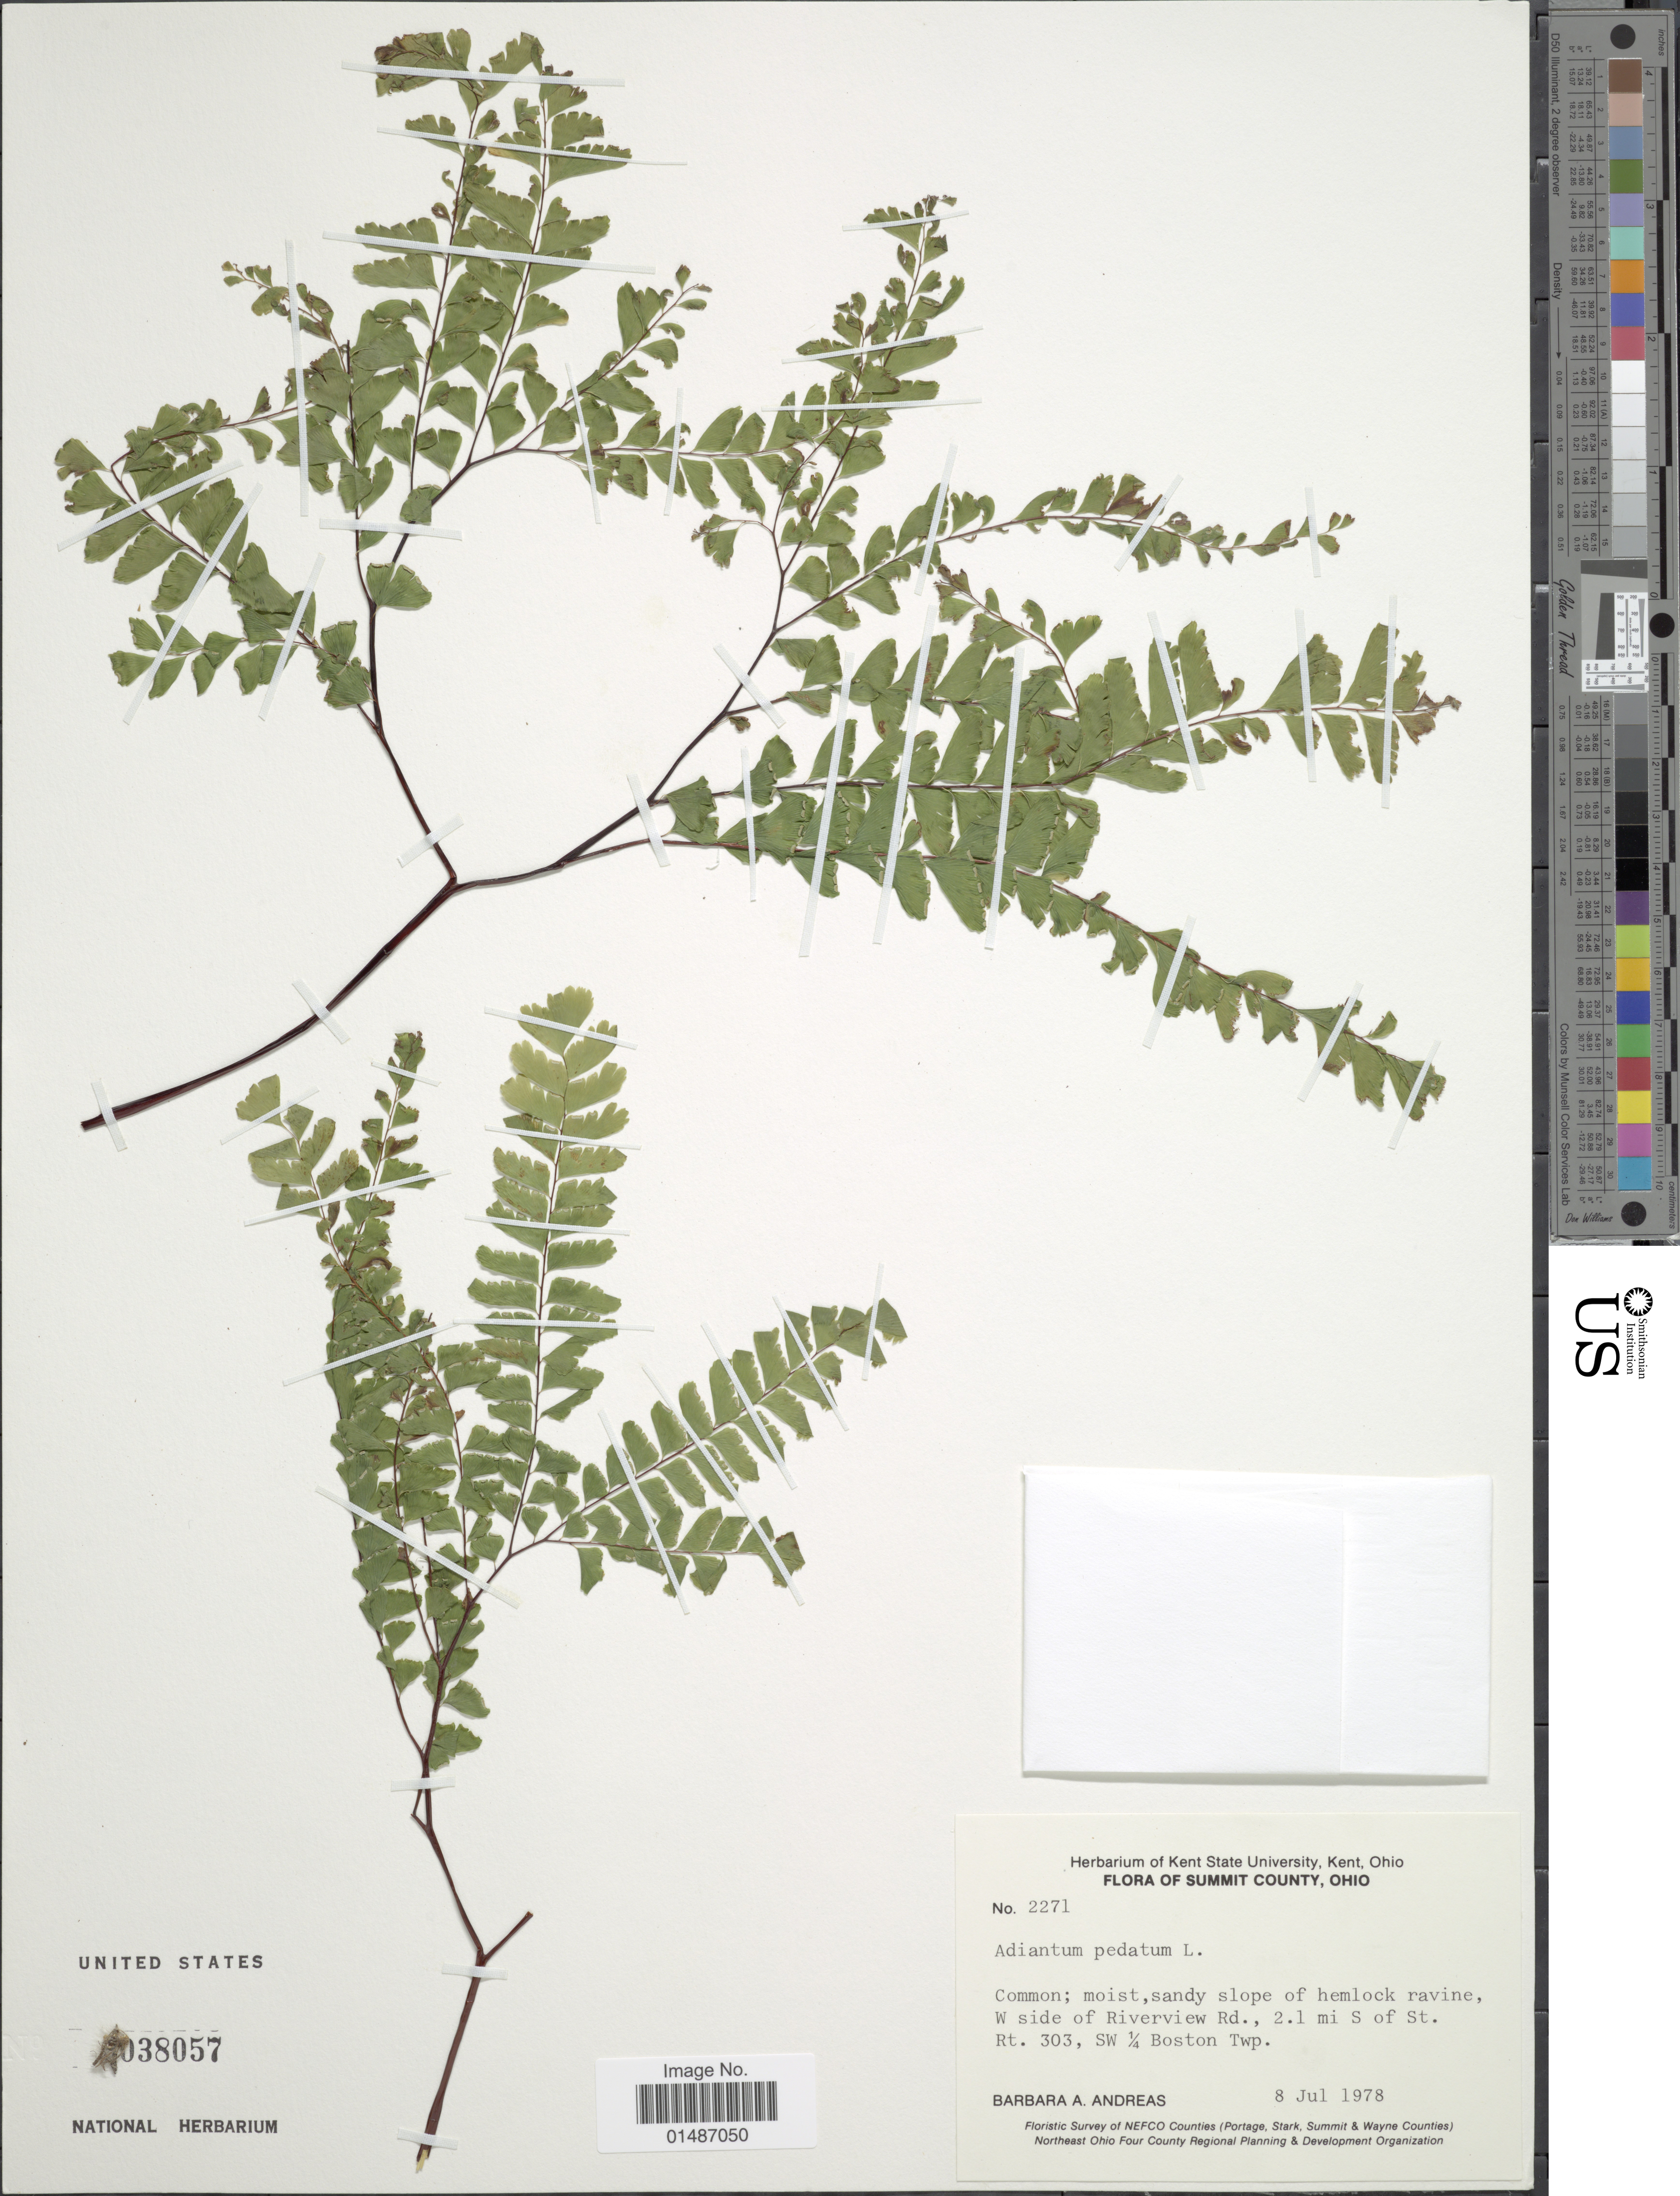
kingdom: Plantae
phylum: Tracheophyta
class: Polypodiopsida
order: Polypodiales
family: Pteridaceae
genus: Adiantum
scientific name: Adiantum pedatum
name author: L.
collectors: B. A. Andreas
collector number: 2271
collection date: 1978-07-08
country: United States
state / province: Ohio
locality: Summit County. W side of Riverview Rd., 2.1 mi S of St. Rt. 303, SW ¼ Boston Twp.